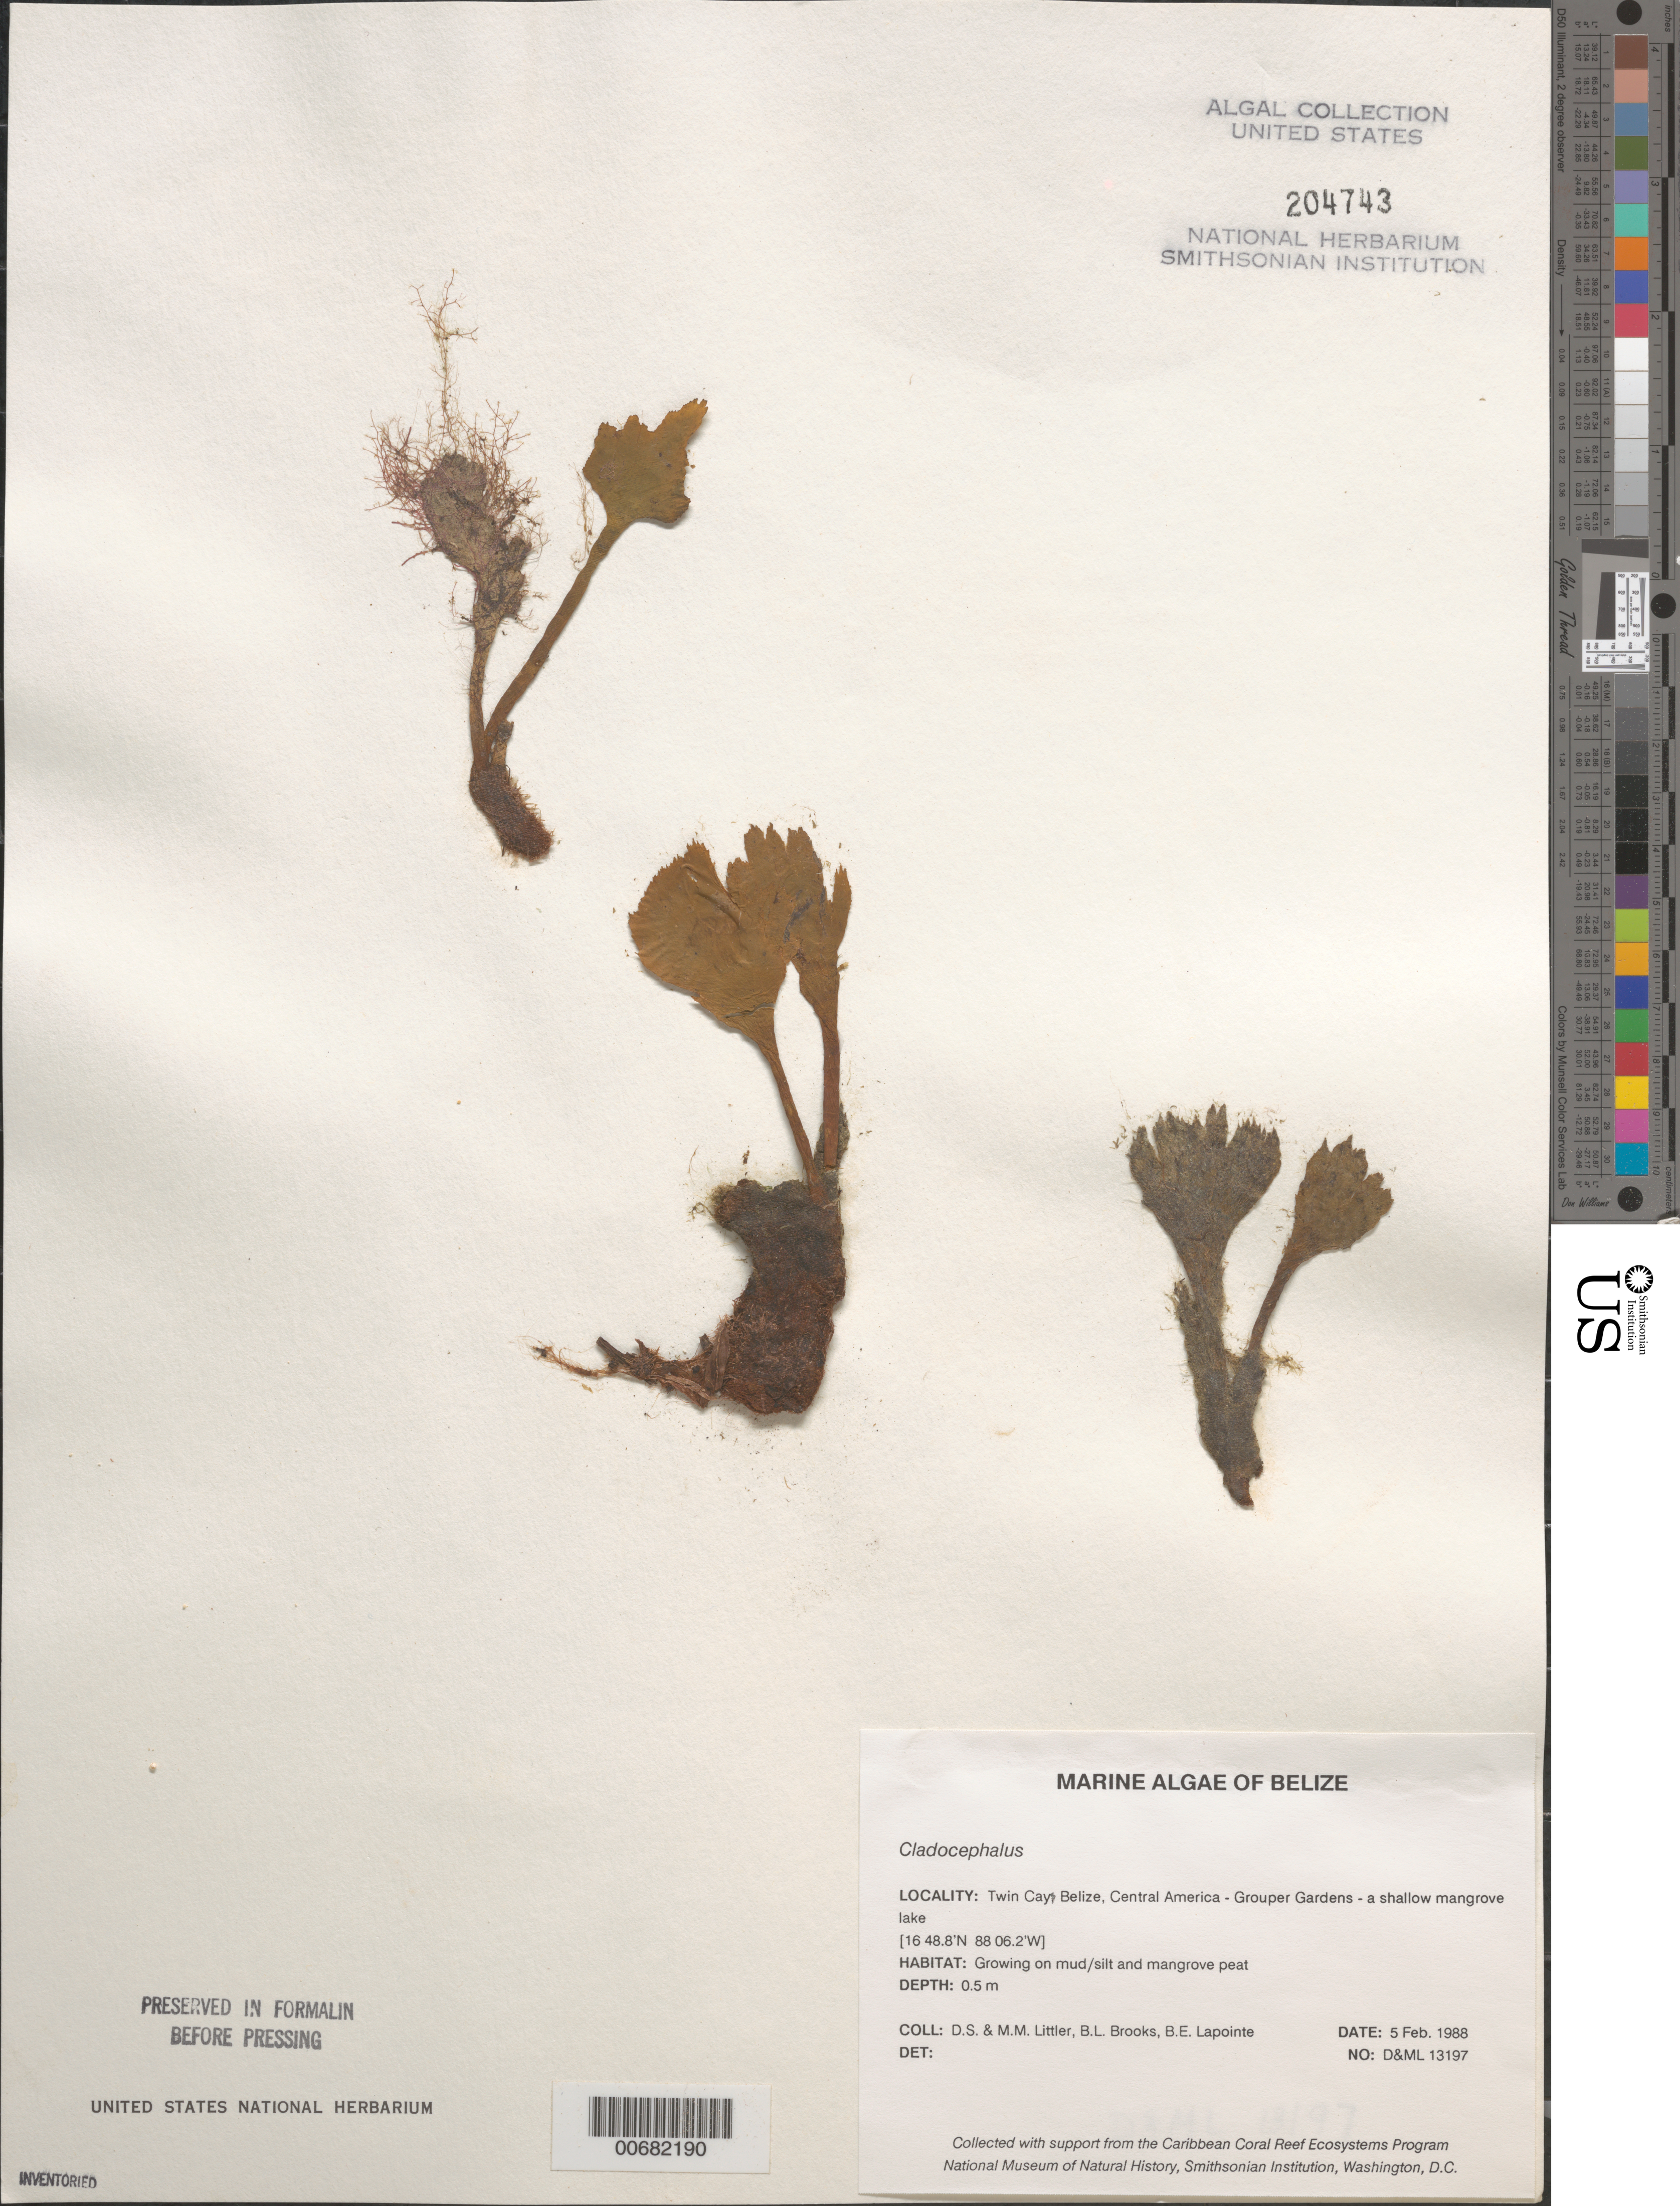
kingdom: Plantae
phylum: Chlorophyta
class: Ulvophyceae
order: Bryopsidales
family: Dichotomosiphonaceae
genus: Cladocephalus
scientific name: Cladocephalus sp.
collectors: D. S. Littler, M. M. Littler, B. Brooks & B. Lapointe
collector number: D&ML 13197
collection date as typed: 05 Feb 1988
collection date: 1988-02-05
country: Belize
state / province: Stann Creek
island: Twin Cays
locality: Grouper Gardens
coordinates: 16 48.8'N, 88 06.2'W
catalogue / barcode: US 204743